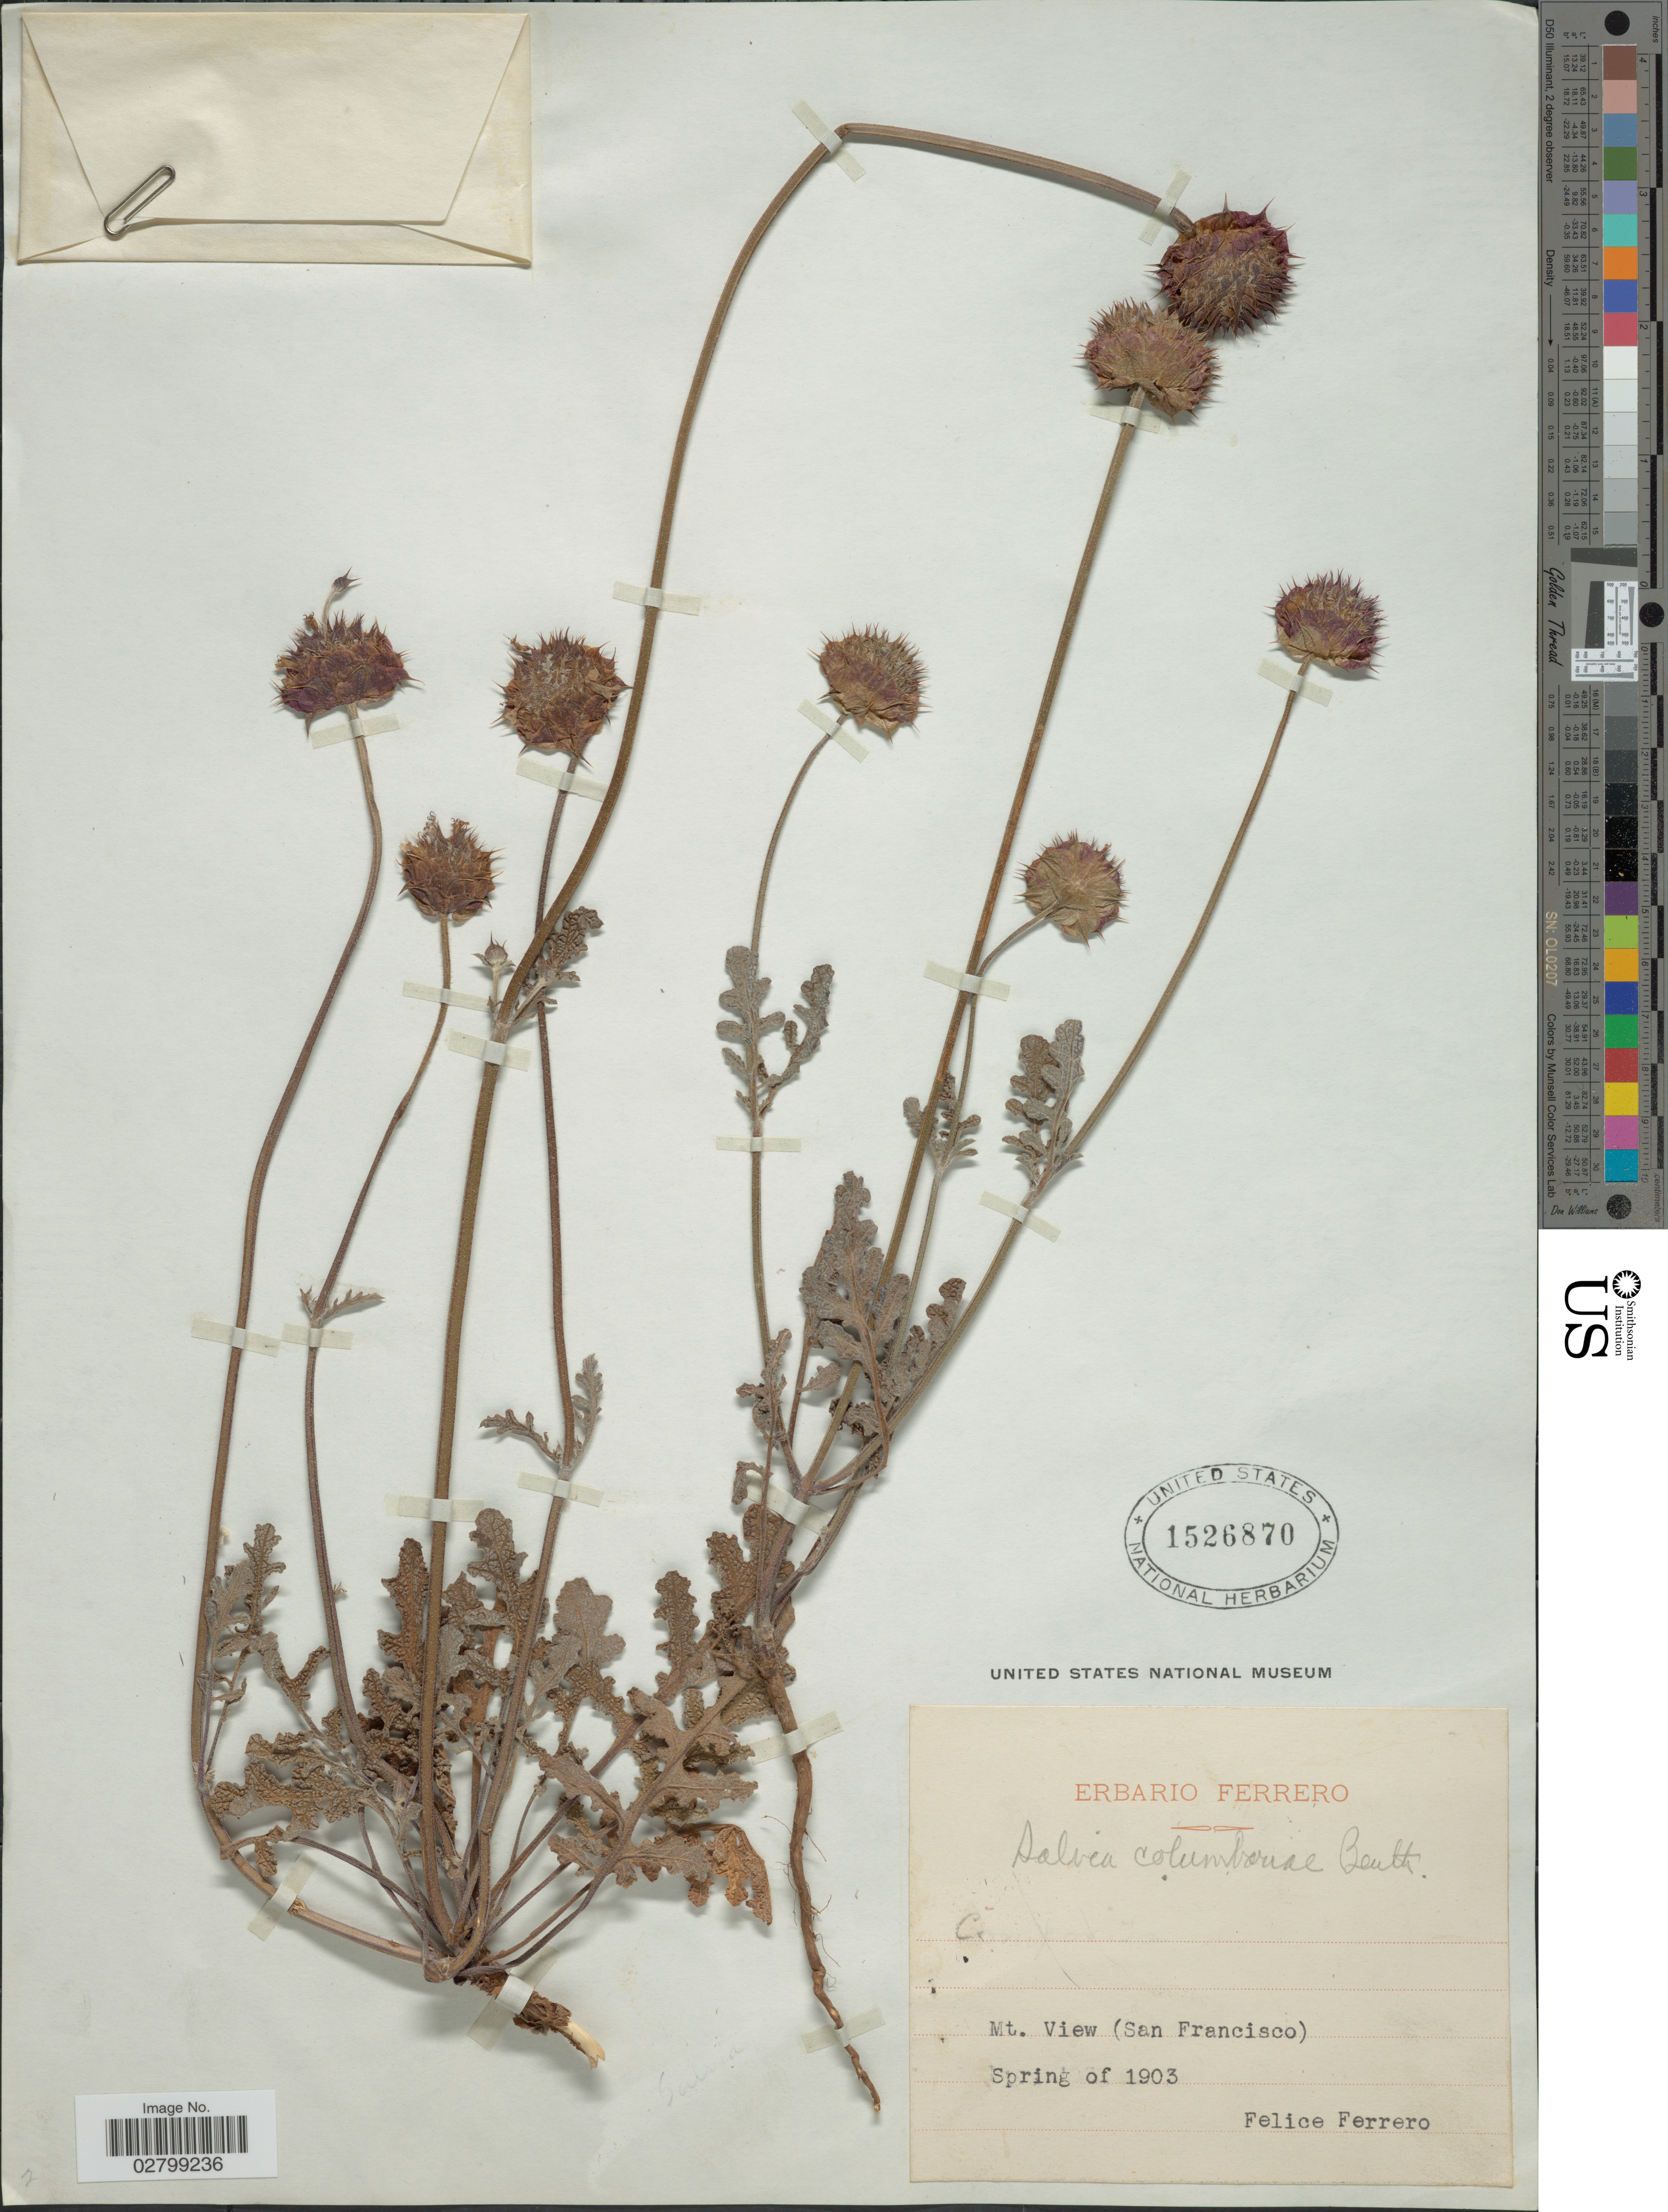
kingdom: Plantae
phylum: Tracheophyta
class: Magnoliopsida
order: Lamiales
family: Lamiaceae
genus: Salvia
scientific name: Salvia columbariae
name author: Benth.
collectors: F. Ferrero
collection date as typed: Spring of 1903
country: United States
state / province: California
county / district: San Francisco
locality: Mt. View (San Francisco)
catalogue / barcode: US 1526870